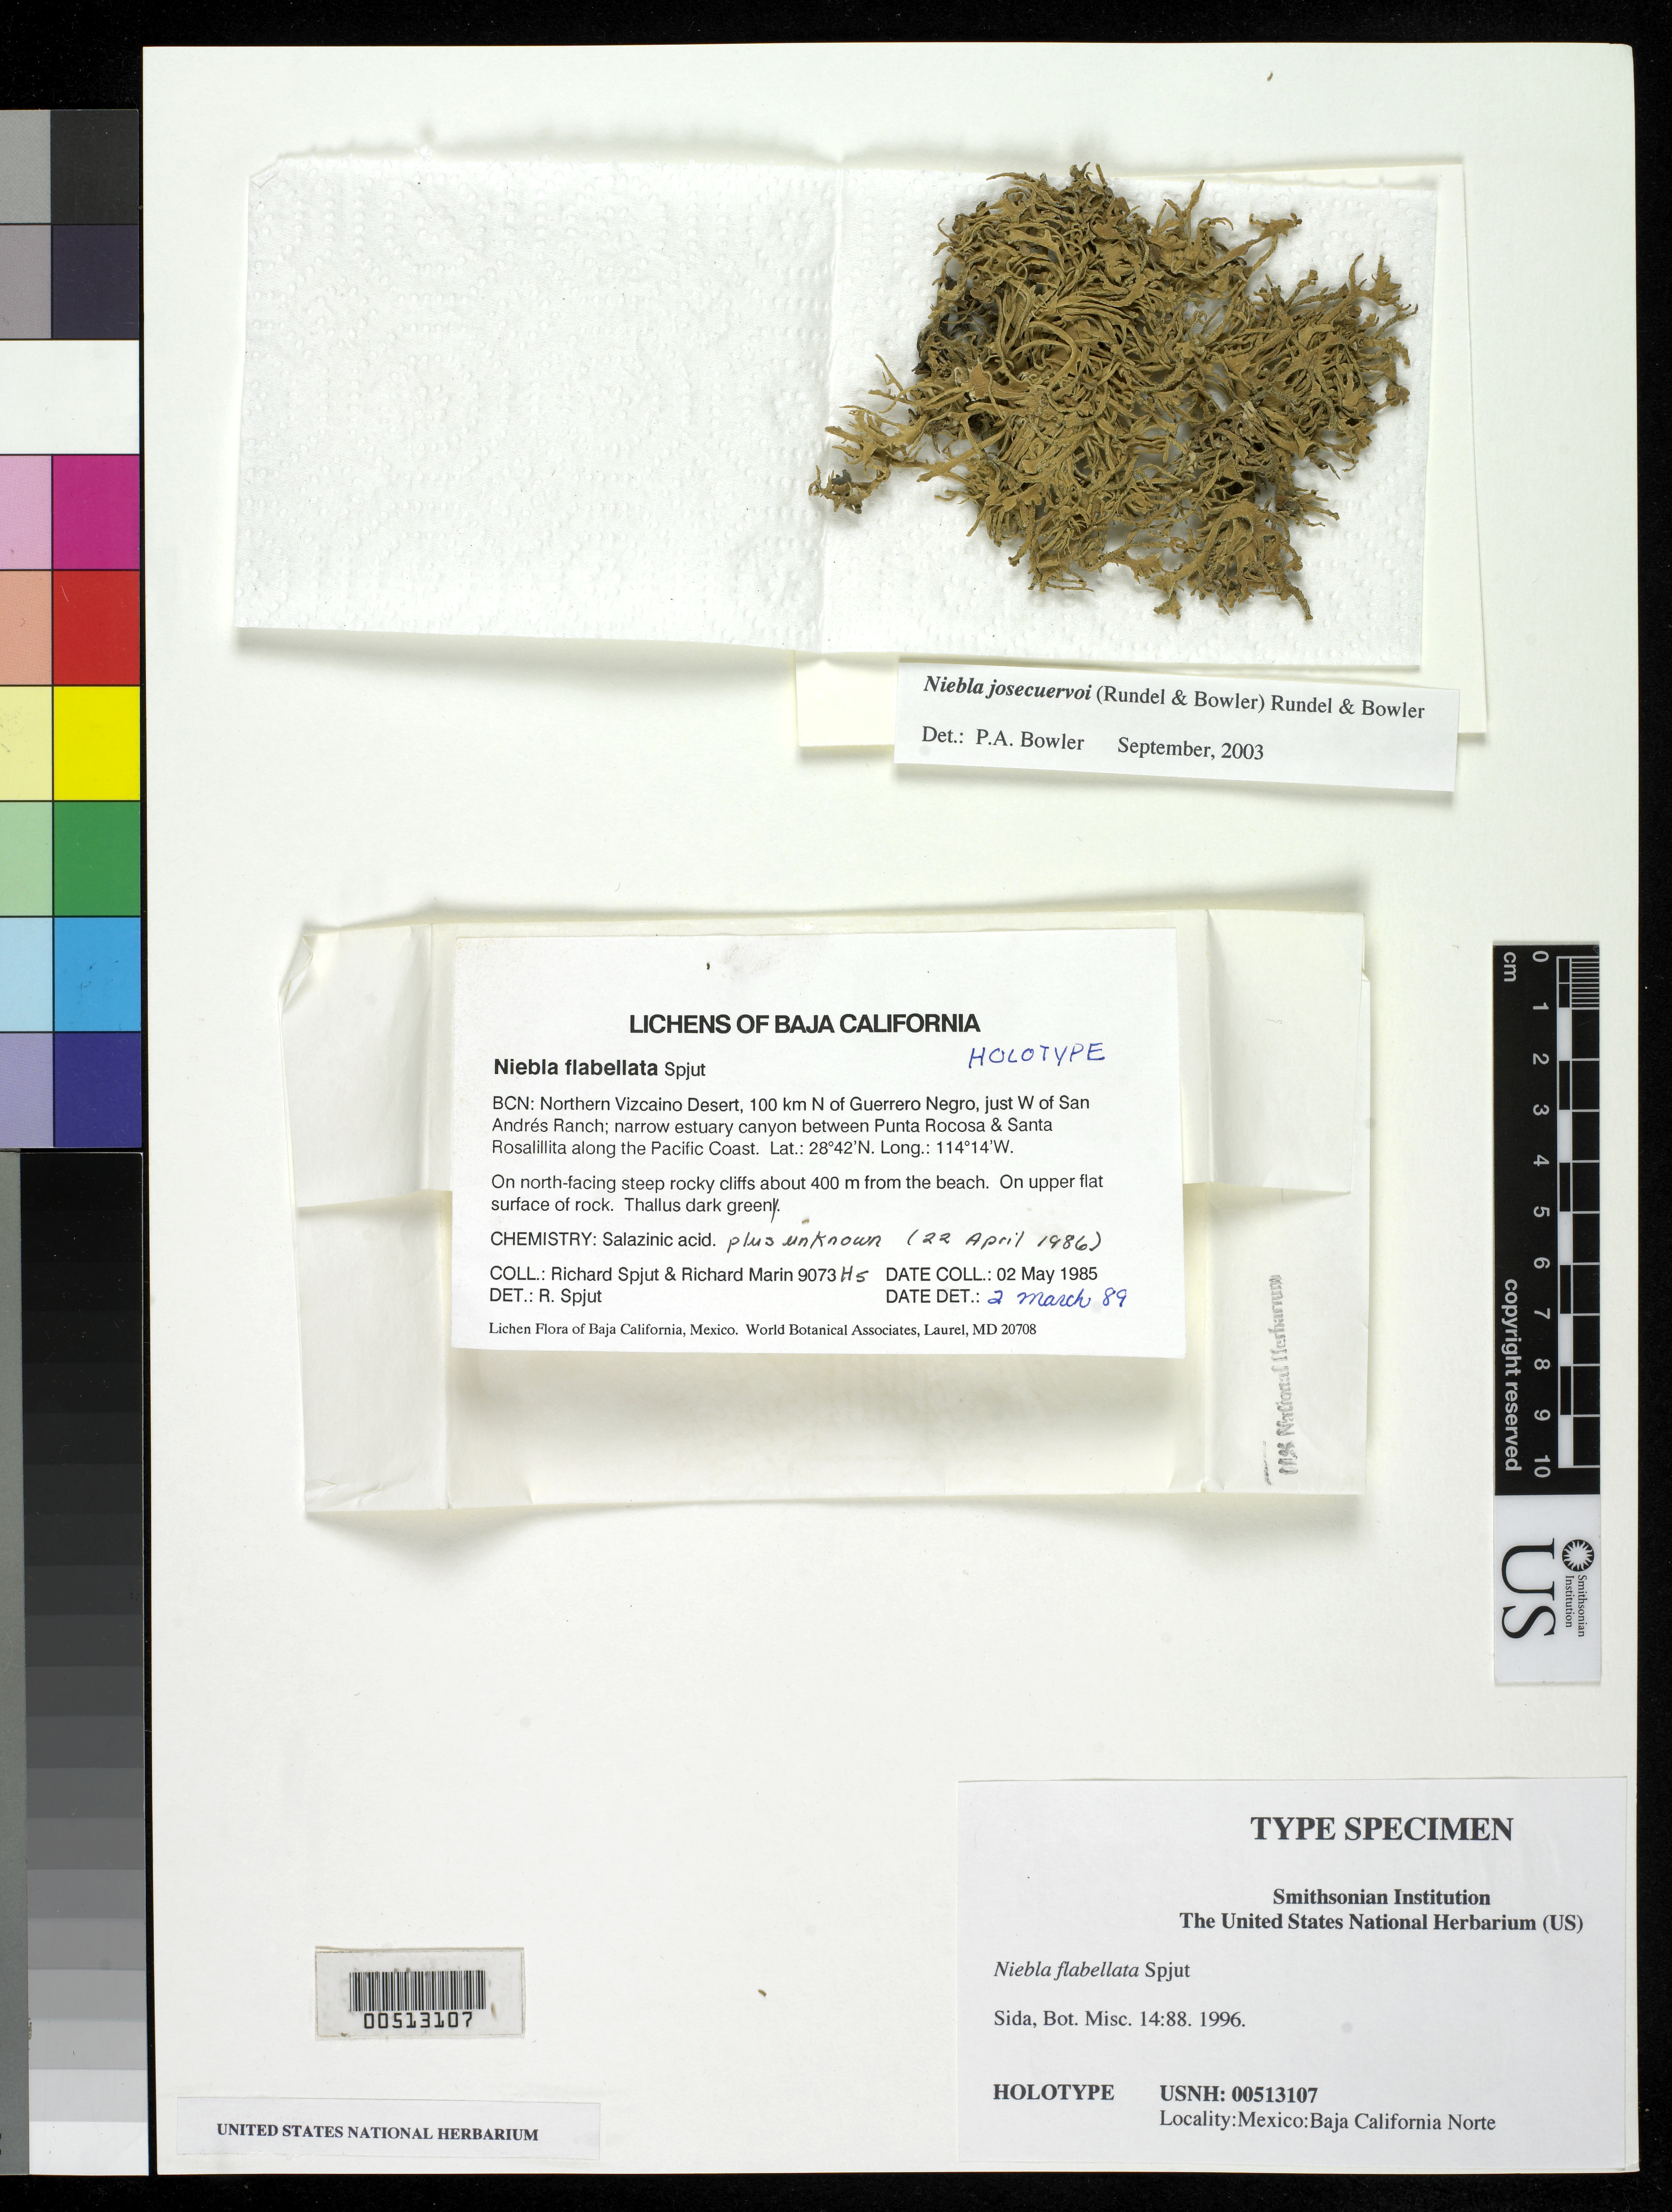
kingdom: Fungi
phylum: Ascomycota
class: Lecanoromycetes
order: Lecanorales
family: Ramalinaceae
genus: Niebla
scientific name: Niebla flabellata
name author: Spjut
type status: Holotype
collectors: R. Spjut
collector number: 9073h5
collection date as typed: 02 May 1985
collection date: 1985-05-02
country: Mexico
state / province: Baja California Norte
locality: Northern Vizcaino Desert, 100 km N of Guerrero Negro, W of San Andres Ranch, canyon between Punta Rocosa & Santa Rosalillita.